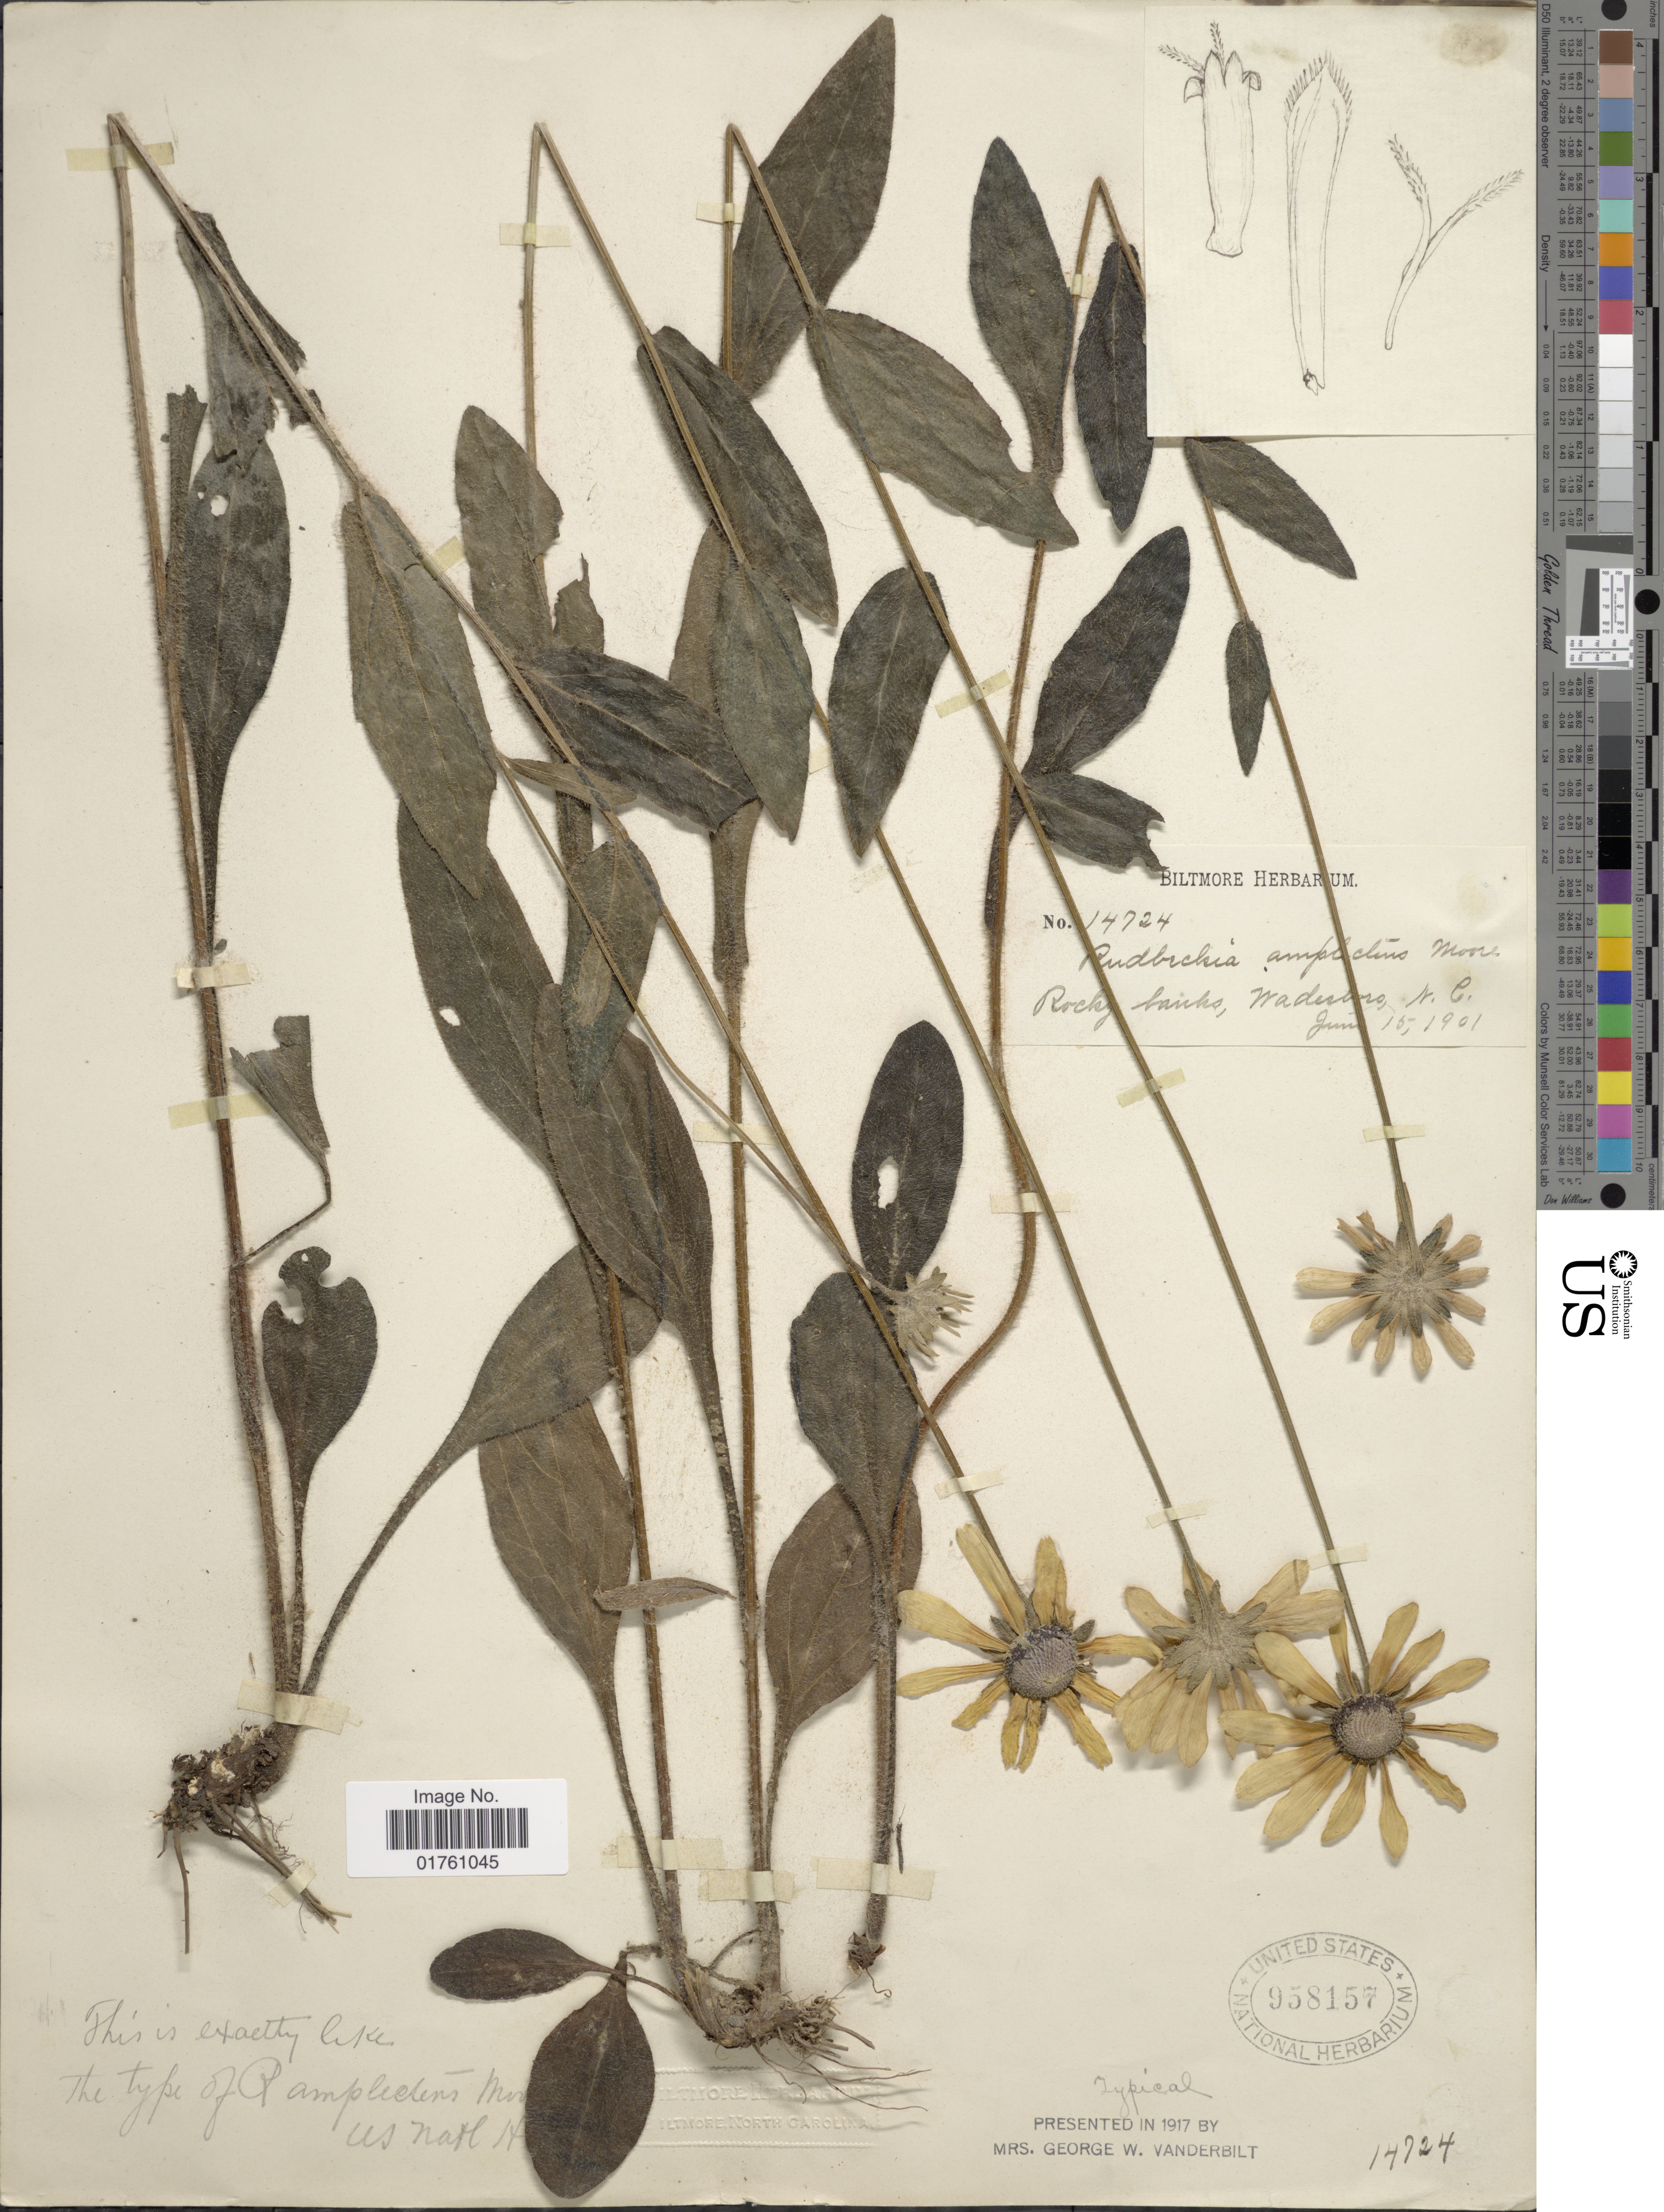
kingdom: Plantae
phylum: Tracheophyta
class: Magnoliopsida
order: Asterales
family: Asteraceae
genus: Rudbeckia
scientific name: Rudbeckia hirta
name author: L.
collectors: ex herb. Biltmore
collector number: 14724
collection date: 1901-06-15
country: United States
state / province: North Carolina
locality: Rocky banks, Wadesboro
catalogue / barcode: US 958157